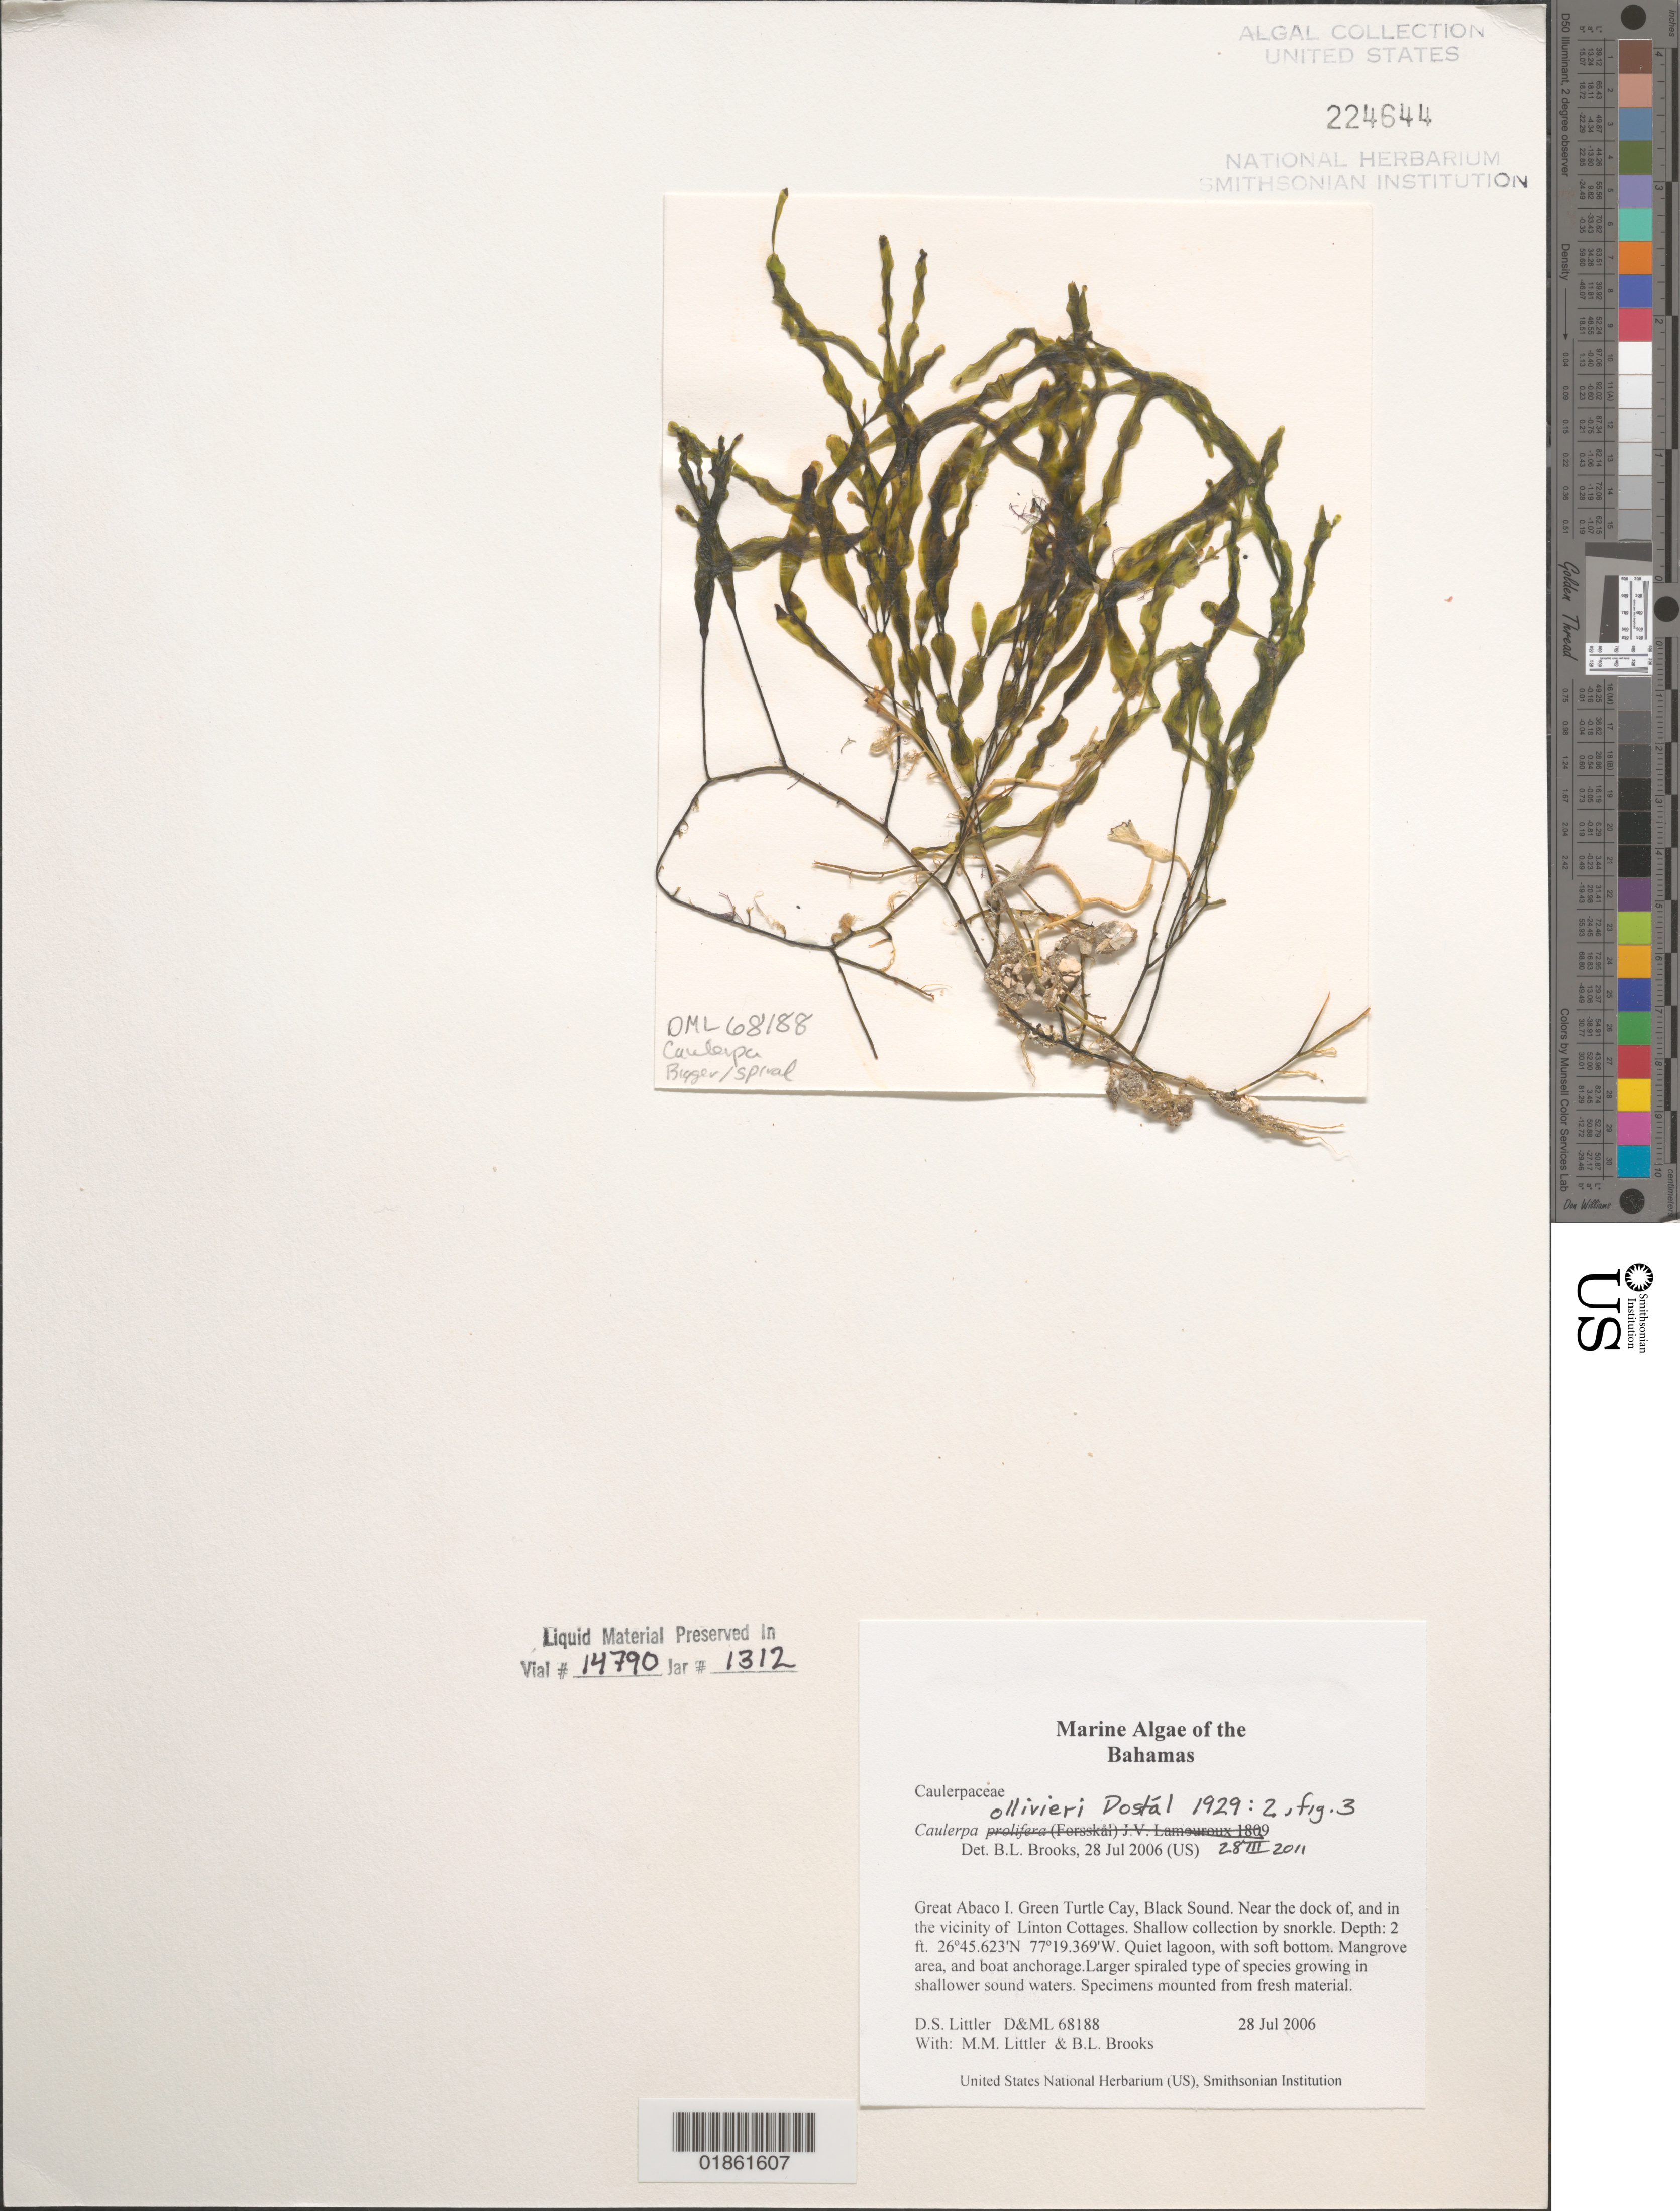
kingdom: Plantae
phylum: Chlorophyta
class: Ulvophyceae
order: Bryopsidales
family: Caulerpaceae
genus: Caulerpa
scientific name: Caulerpa prolifera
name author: (Forssk.) J.V.Lamouroux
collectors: M. M. Littler, D. S. Littler & B. Brooks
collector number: D&ML 68188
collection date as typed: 28 Jul 2006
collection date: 2006-07-28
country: Bahamas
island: Green Turtle Cay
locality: Black Sound around the dock off Linton Cottages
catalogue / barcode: US 224644